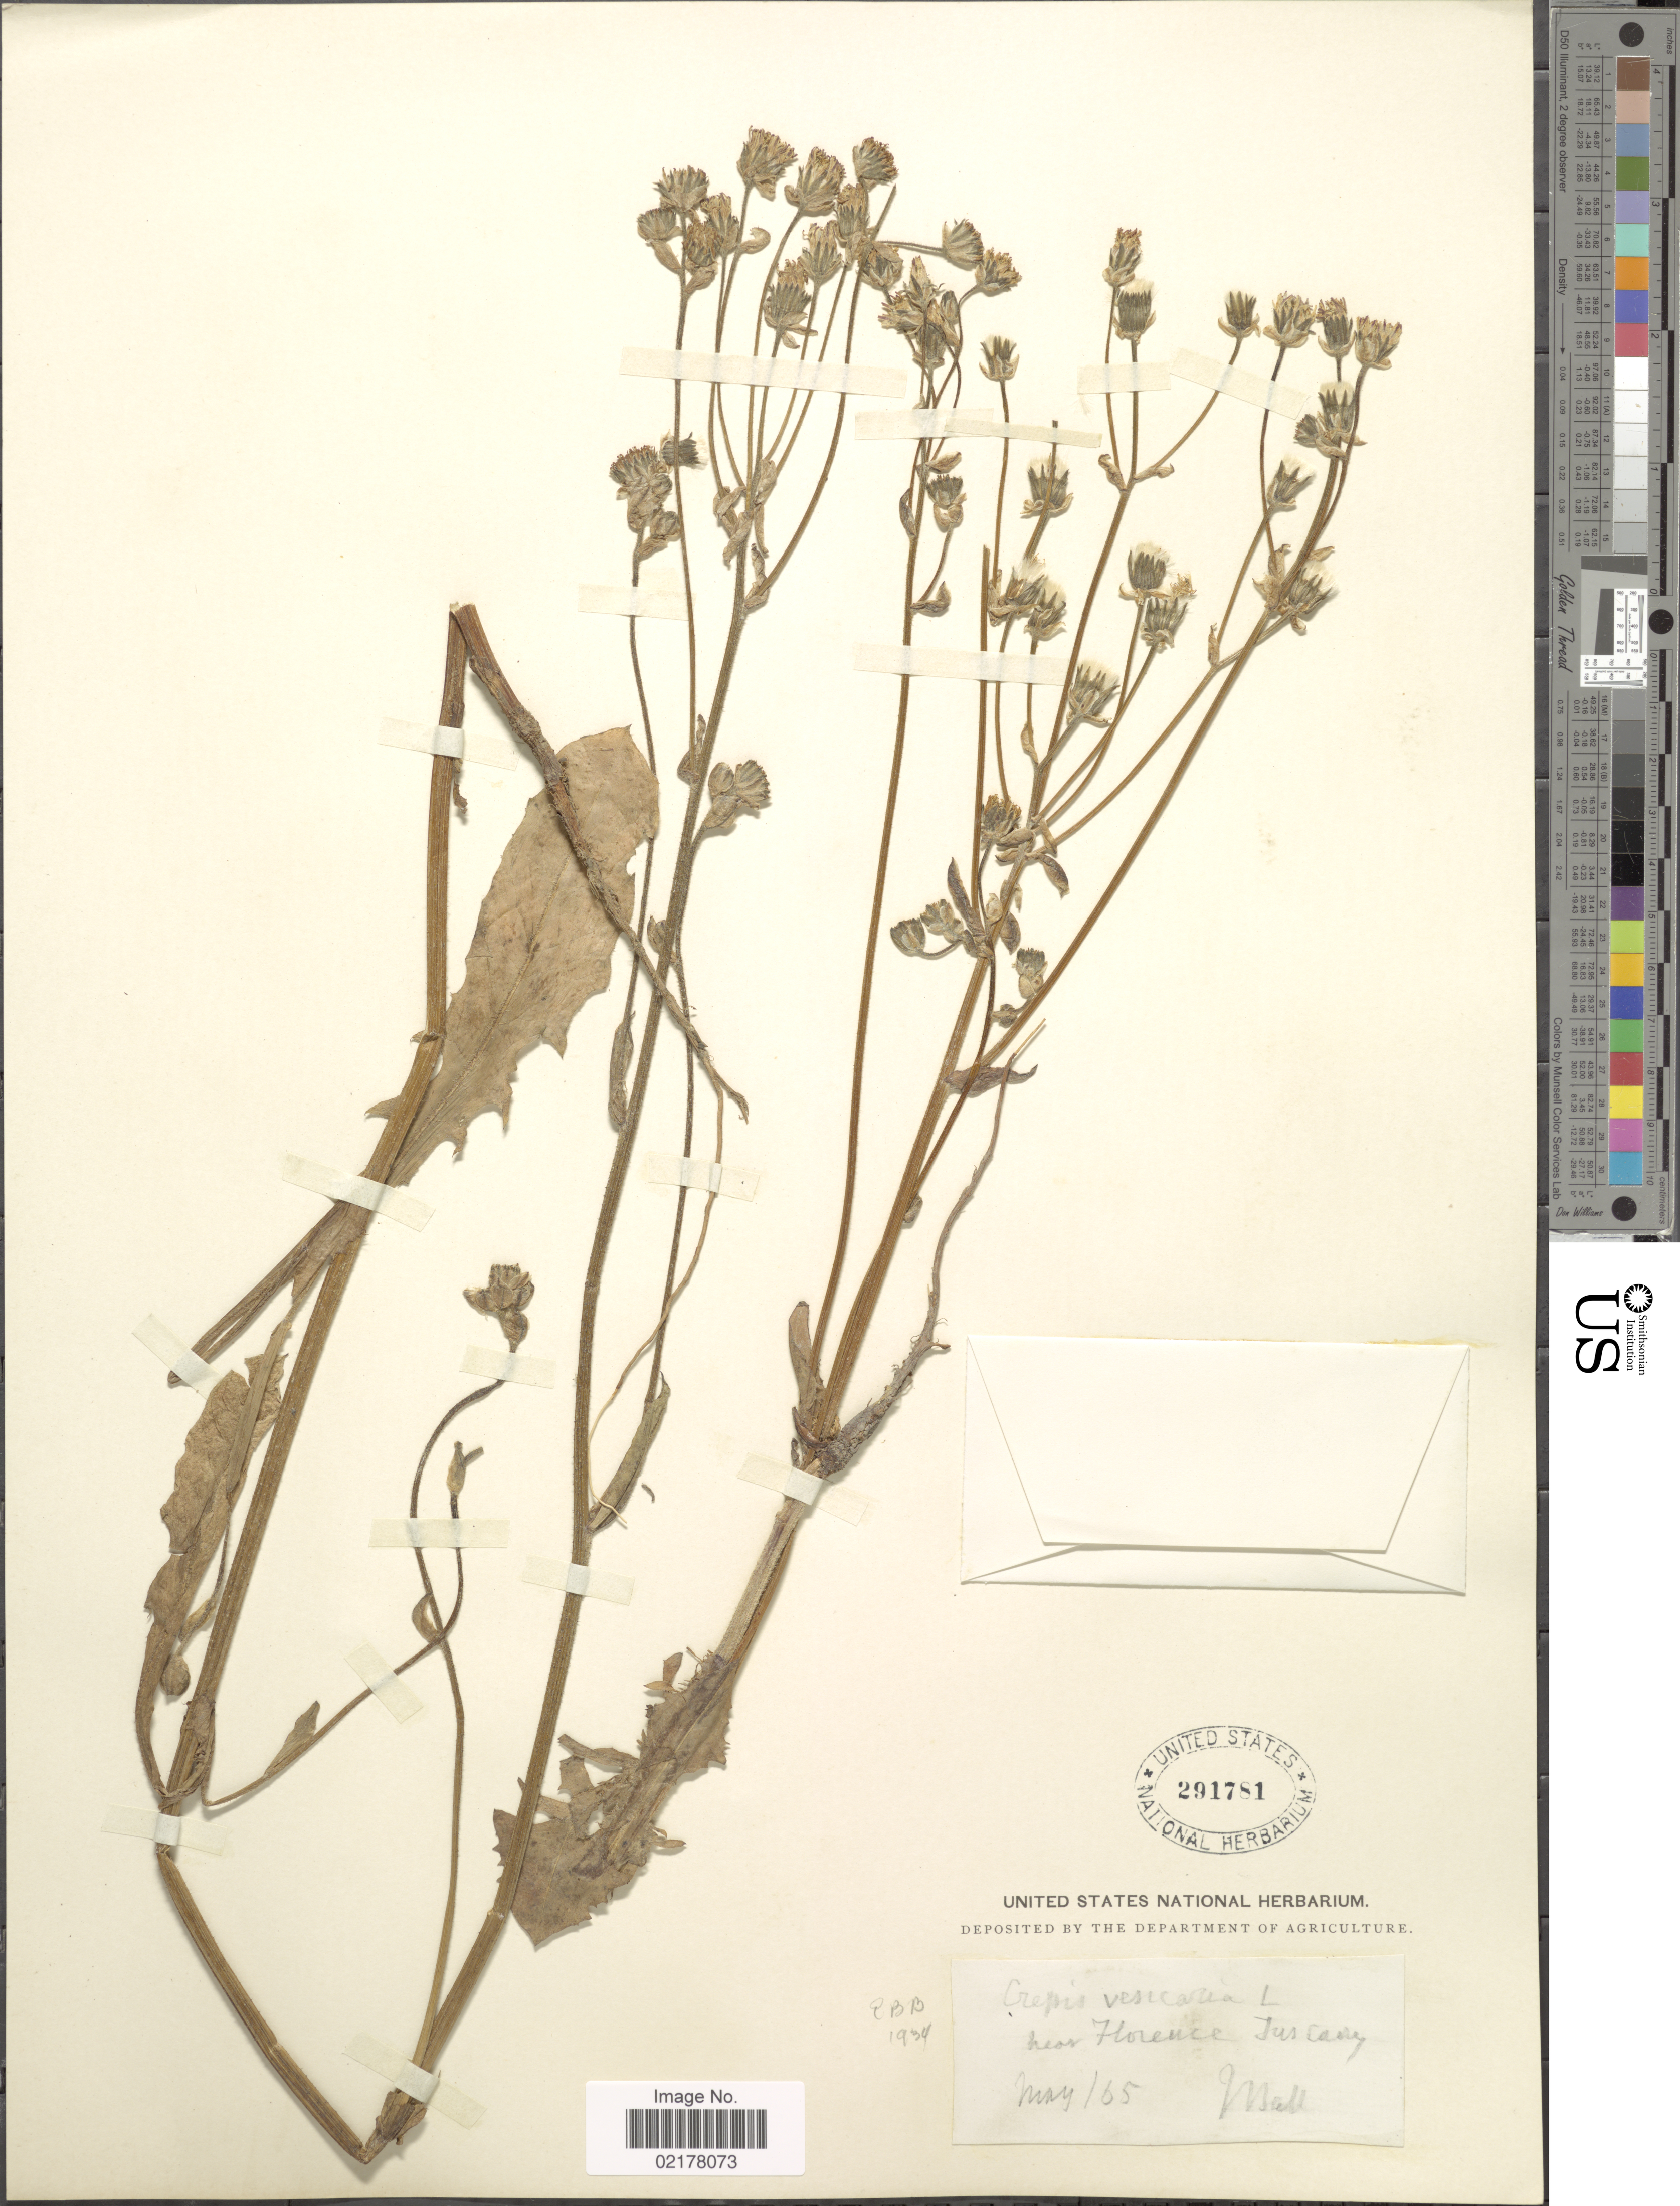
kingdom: Plantae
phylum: Tracheophyta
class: Magnoliopsida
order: Asterales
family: Asteraceae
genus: Crepis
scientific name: Crepis vesicaria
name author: L.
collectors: J. Ball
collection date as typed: Transcribed d/m/y: /5/65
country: Italy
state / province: Tuscany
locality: Near Florence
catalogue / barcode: US 291781